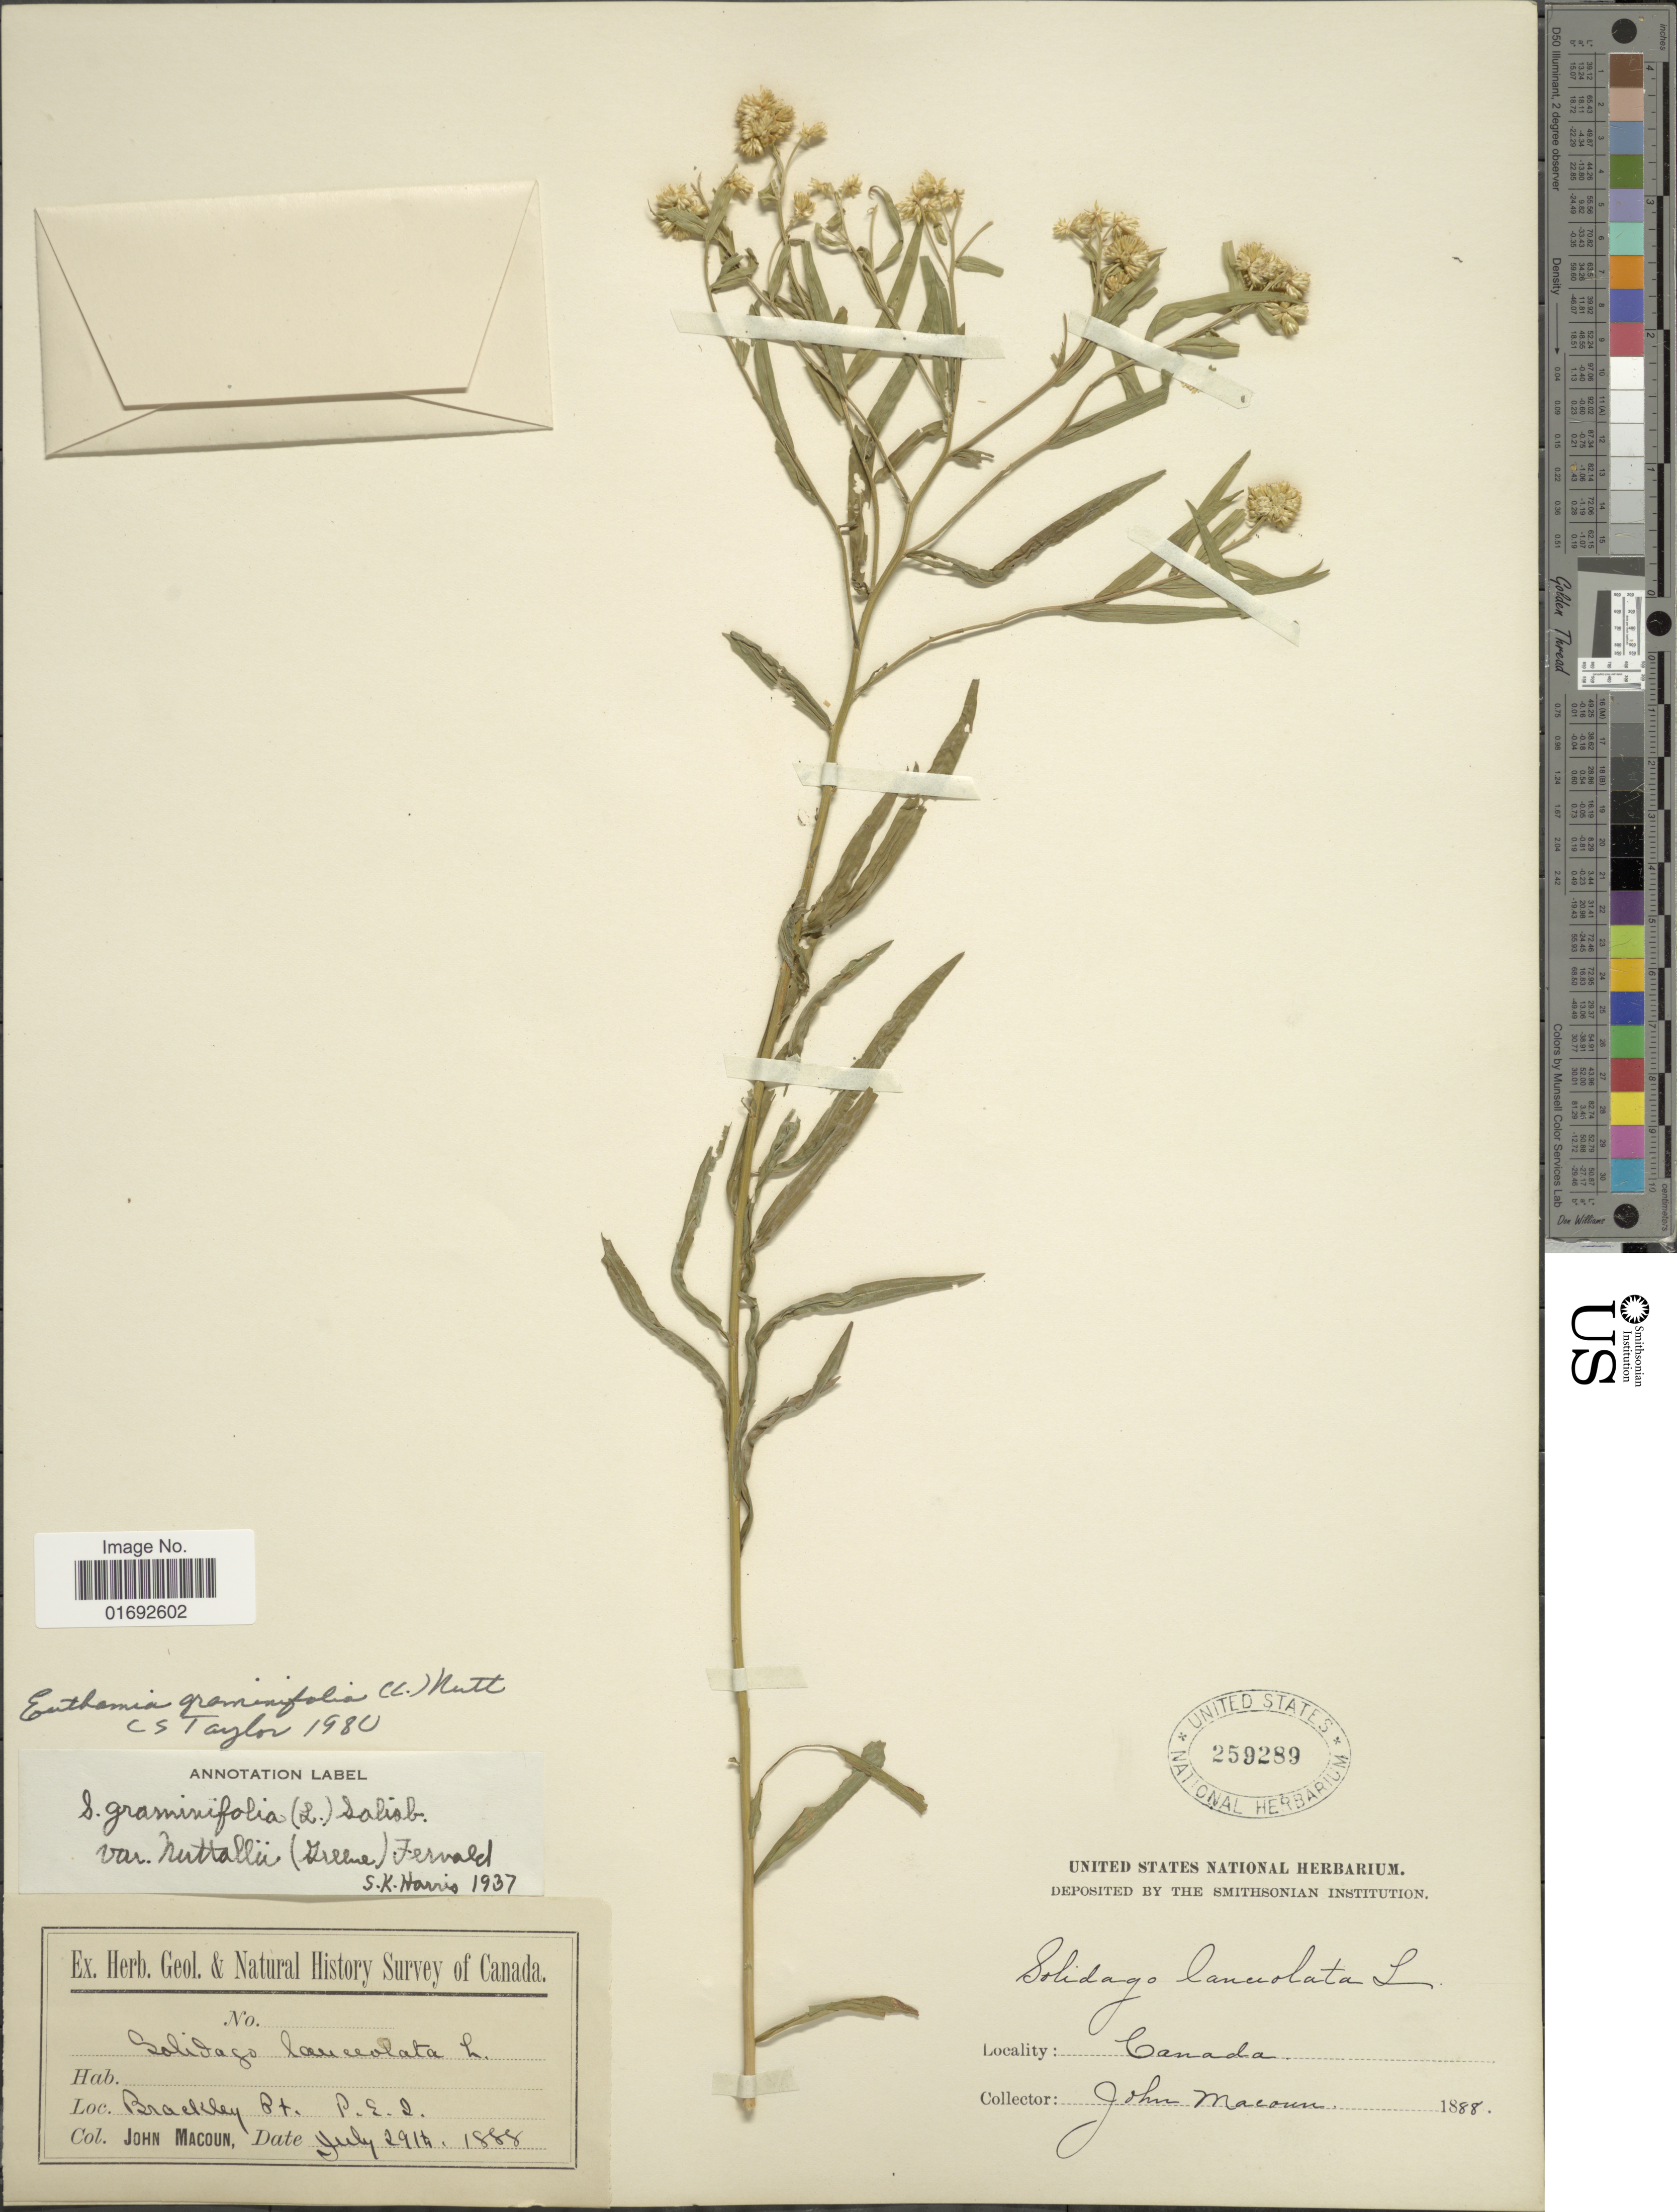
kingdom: Plantae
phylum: Tracheophyta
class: Magnoliopsida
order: Asterales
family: Asteraceae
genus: Euthamia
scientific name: Euthamia graminifolia var. nuttalii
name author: (S.W. Greene) W. Stone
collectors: J. Macoun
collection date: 1888-07-29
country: Canada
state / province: Prince Edward Island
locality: Brackley, Pt. P.E.I.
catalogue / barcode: US 259289